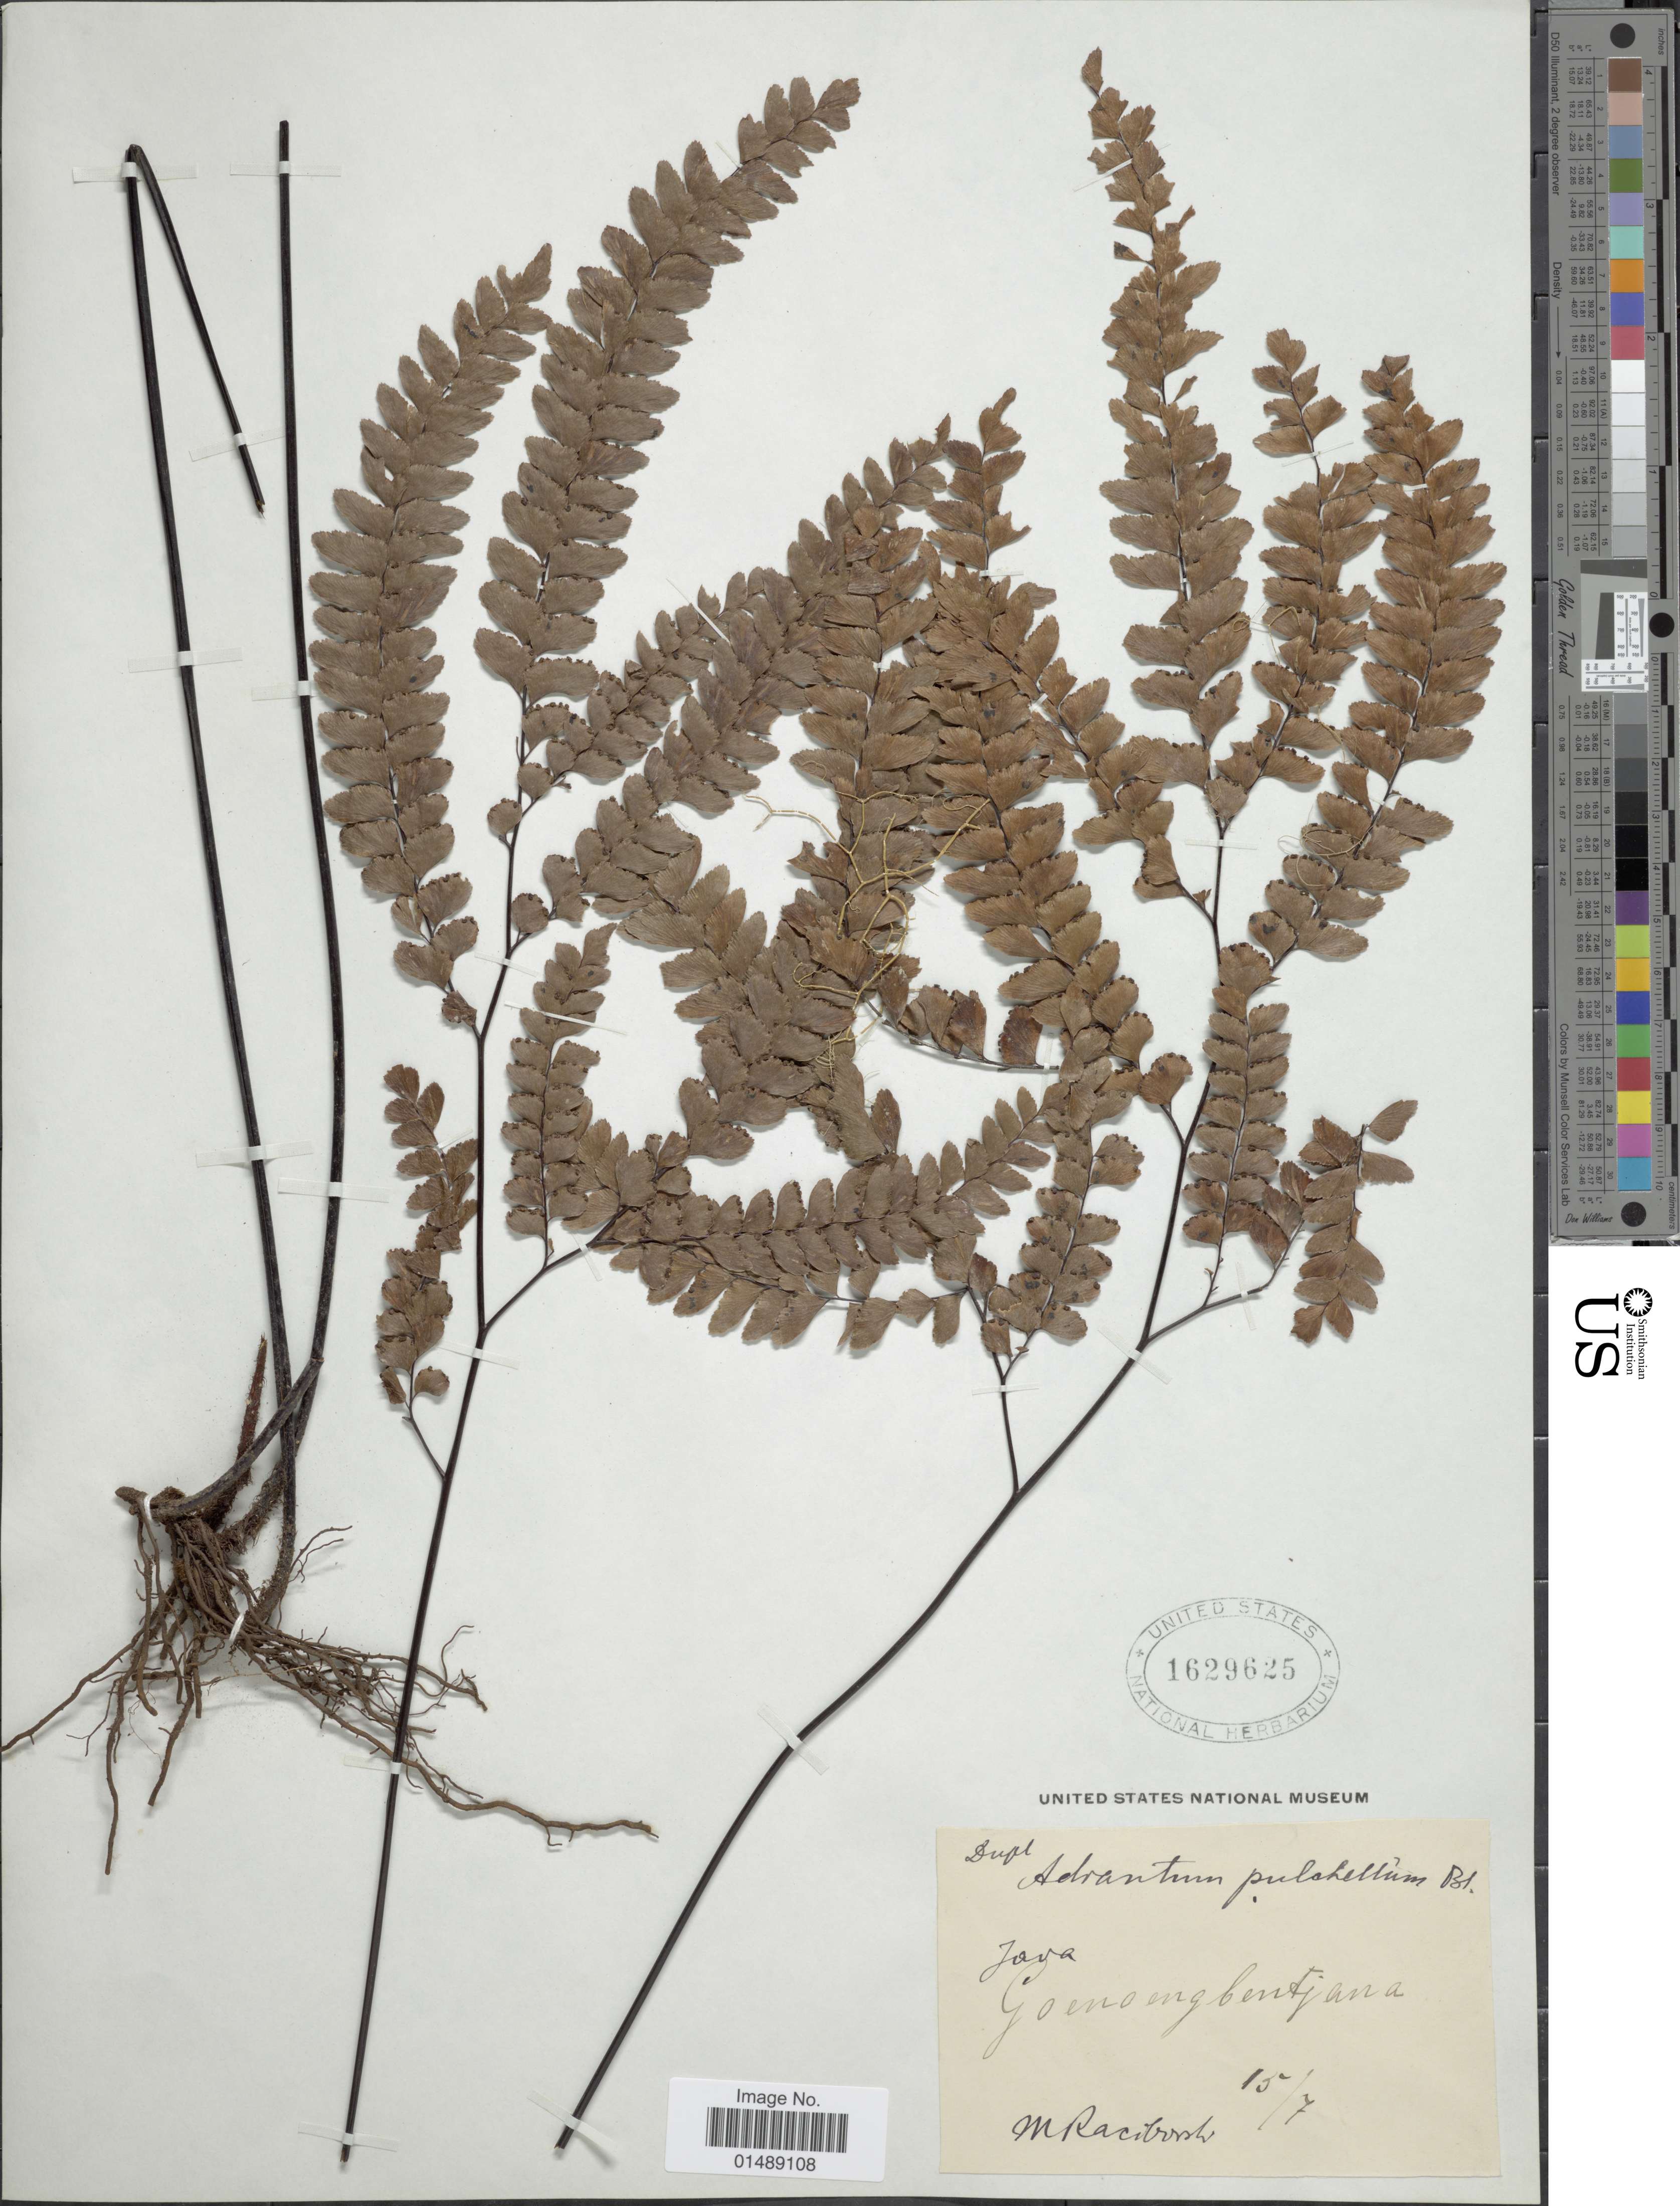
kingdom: Plantae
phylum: Tracheophyta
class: Polypodiopsida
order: Polypodiales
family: Pteridaceae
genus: Adiantum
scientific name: Adiantum pulchellum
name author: Blume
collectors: M. Raciborski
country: Indonesia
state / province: Java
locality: Goenoeng Kantjana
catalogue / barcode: US 1629625